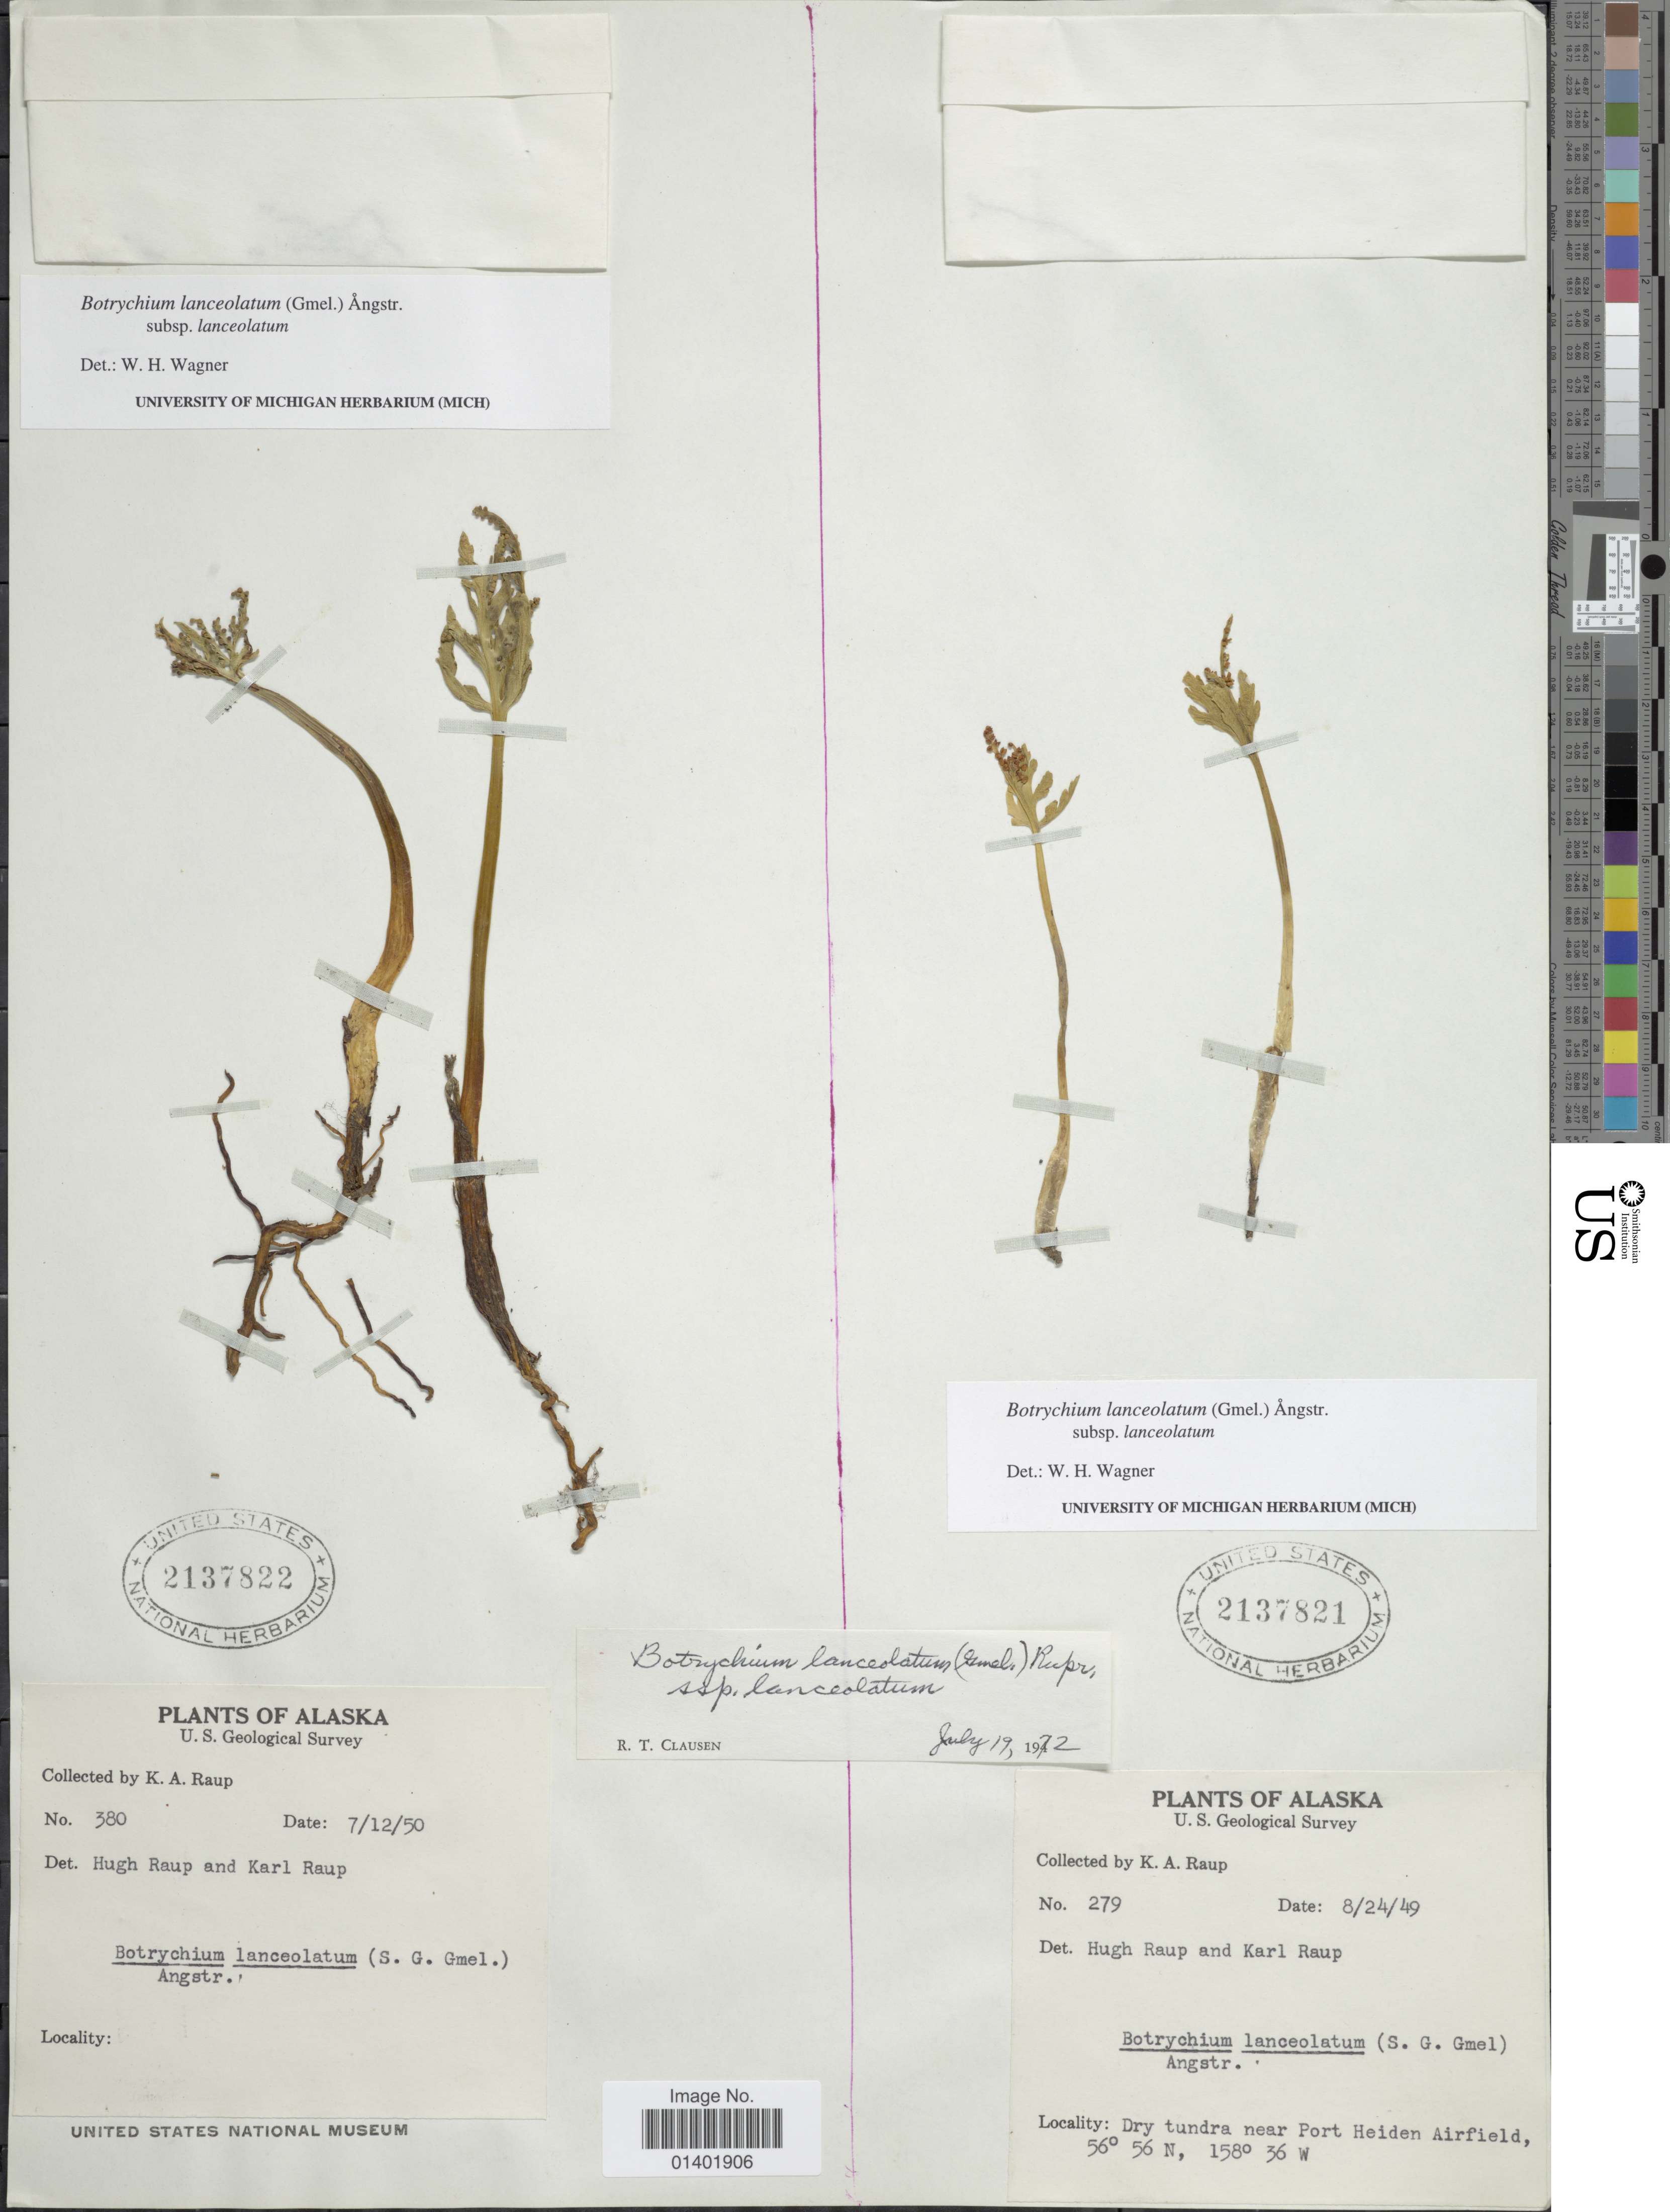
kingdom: Plantae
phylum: Tracheophyta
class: Polypodiopsida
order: Ophioglossales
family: Ophioglossaceae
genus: Botrychium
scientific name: Botrychium lanceolatum subsp. lanceolatum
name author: (S.G. Gmel.) Ångstr.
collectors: K. Raup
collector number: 279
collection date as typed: Transcribed d/m/y: 24/8/49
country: United States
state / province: Alaska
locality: Dry tundra near Port Heiden Airfield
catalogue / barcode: US 2137821